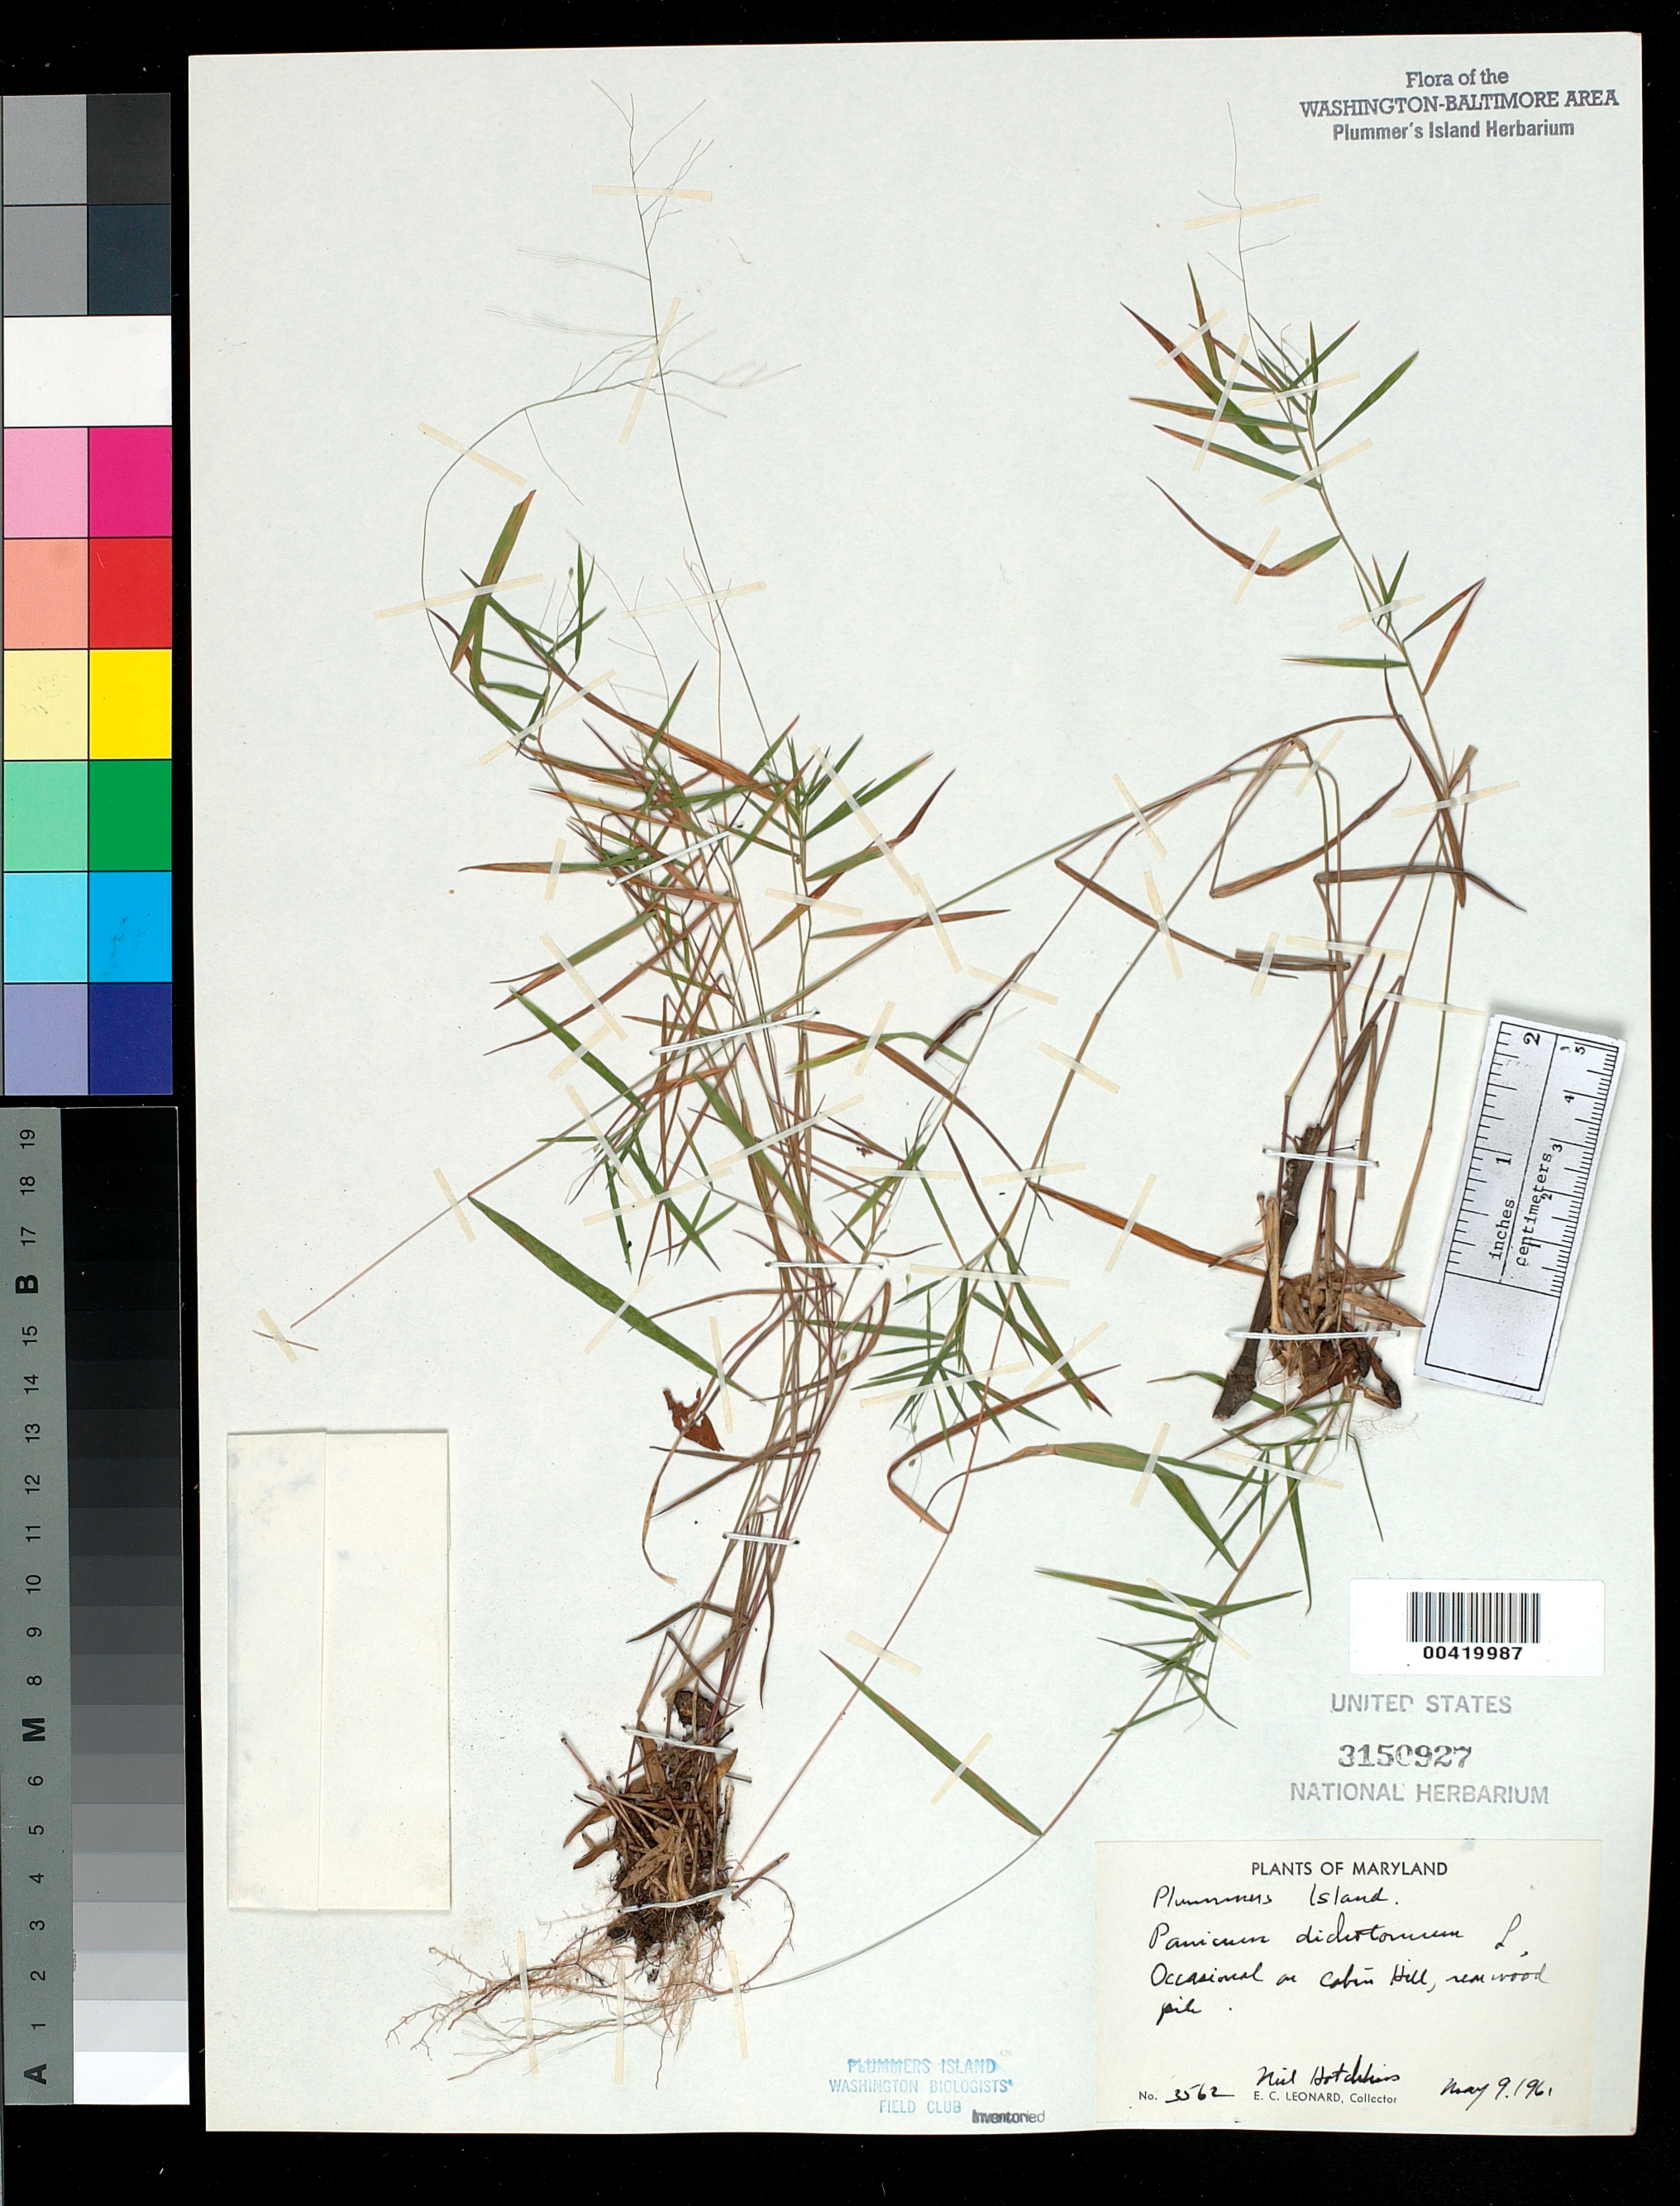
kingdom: Plantae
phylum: Tracheophyta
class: Liliopsida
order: Poales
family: Poaceae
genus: Dichanthelium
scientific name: Dichanthelium dichotomum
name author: (L.) Gould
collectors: E. C. Leonard & N. Hotchkiss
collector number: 3562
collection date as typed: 09 May 1961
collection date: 1961-05-09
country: United States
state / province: Maryland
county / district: Montgomery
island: Plummers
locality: Plummer's Island; Cabin Hill, near wood pile C. & O. Canal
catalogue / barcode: US 3150927